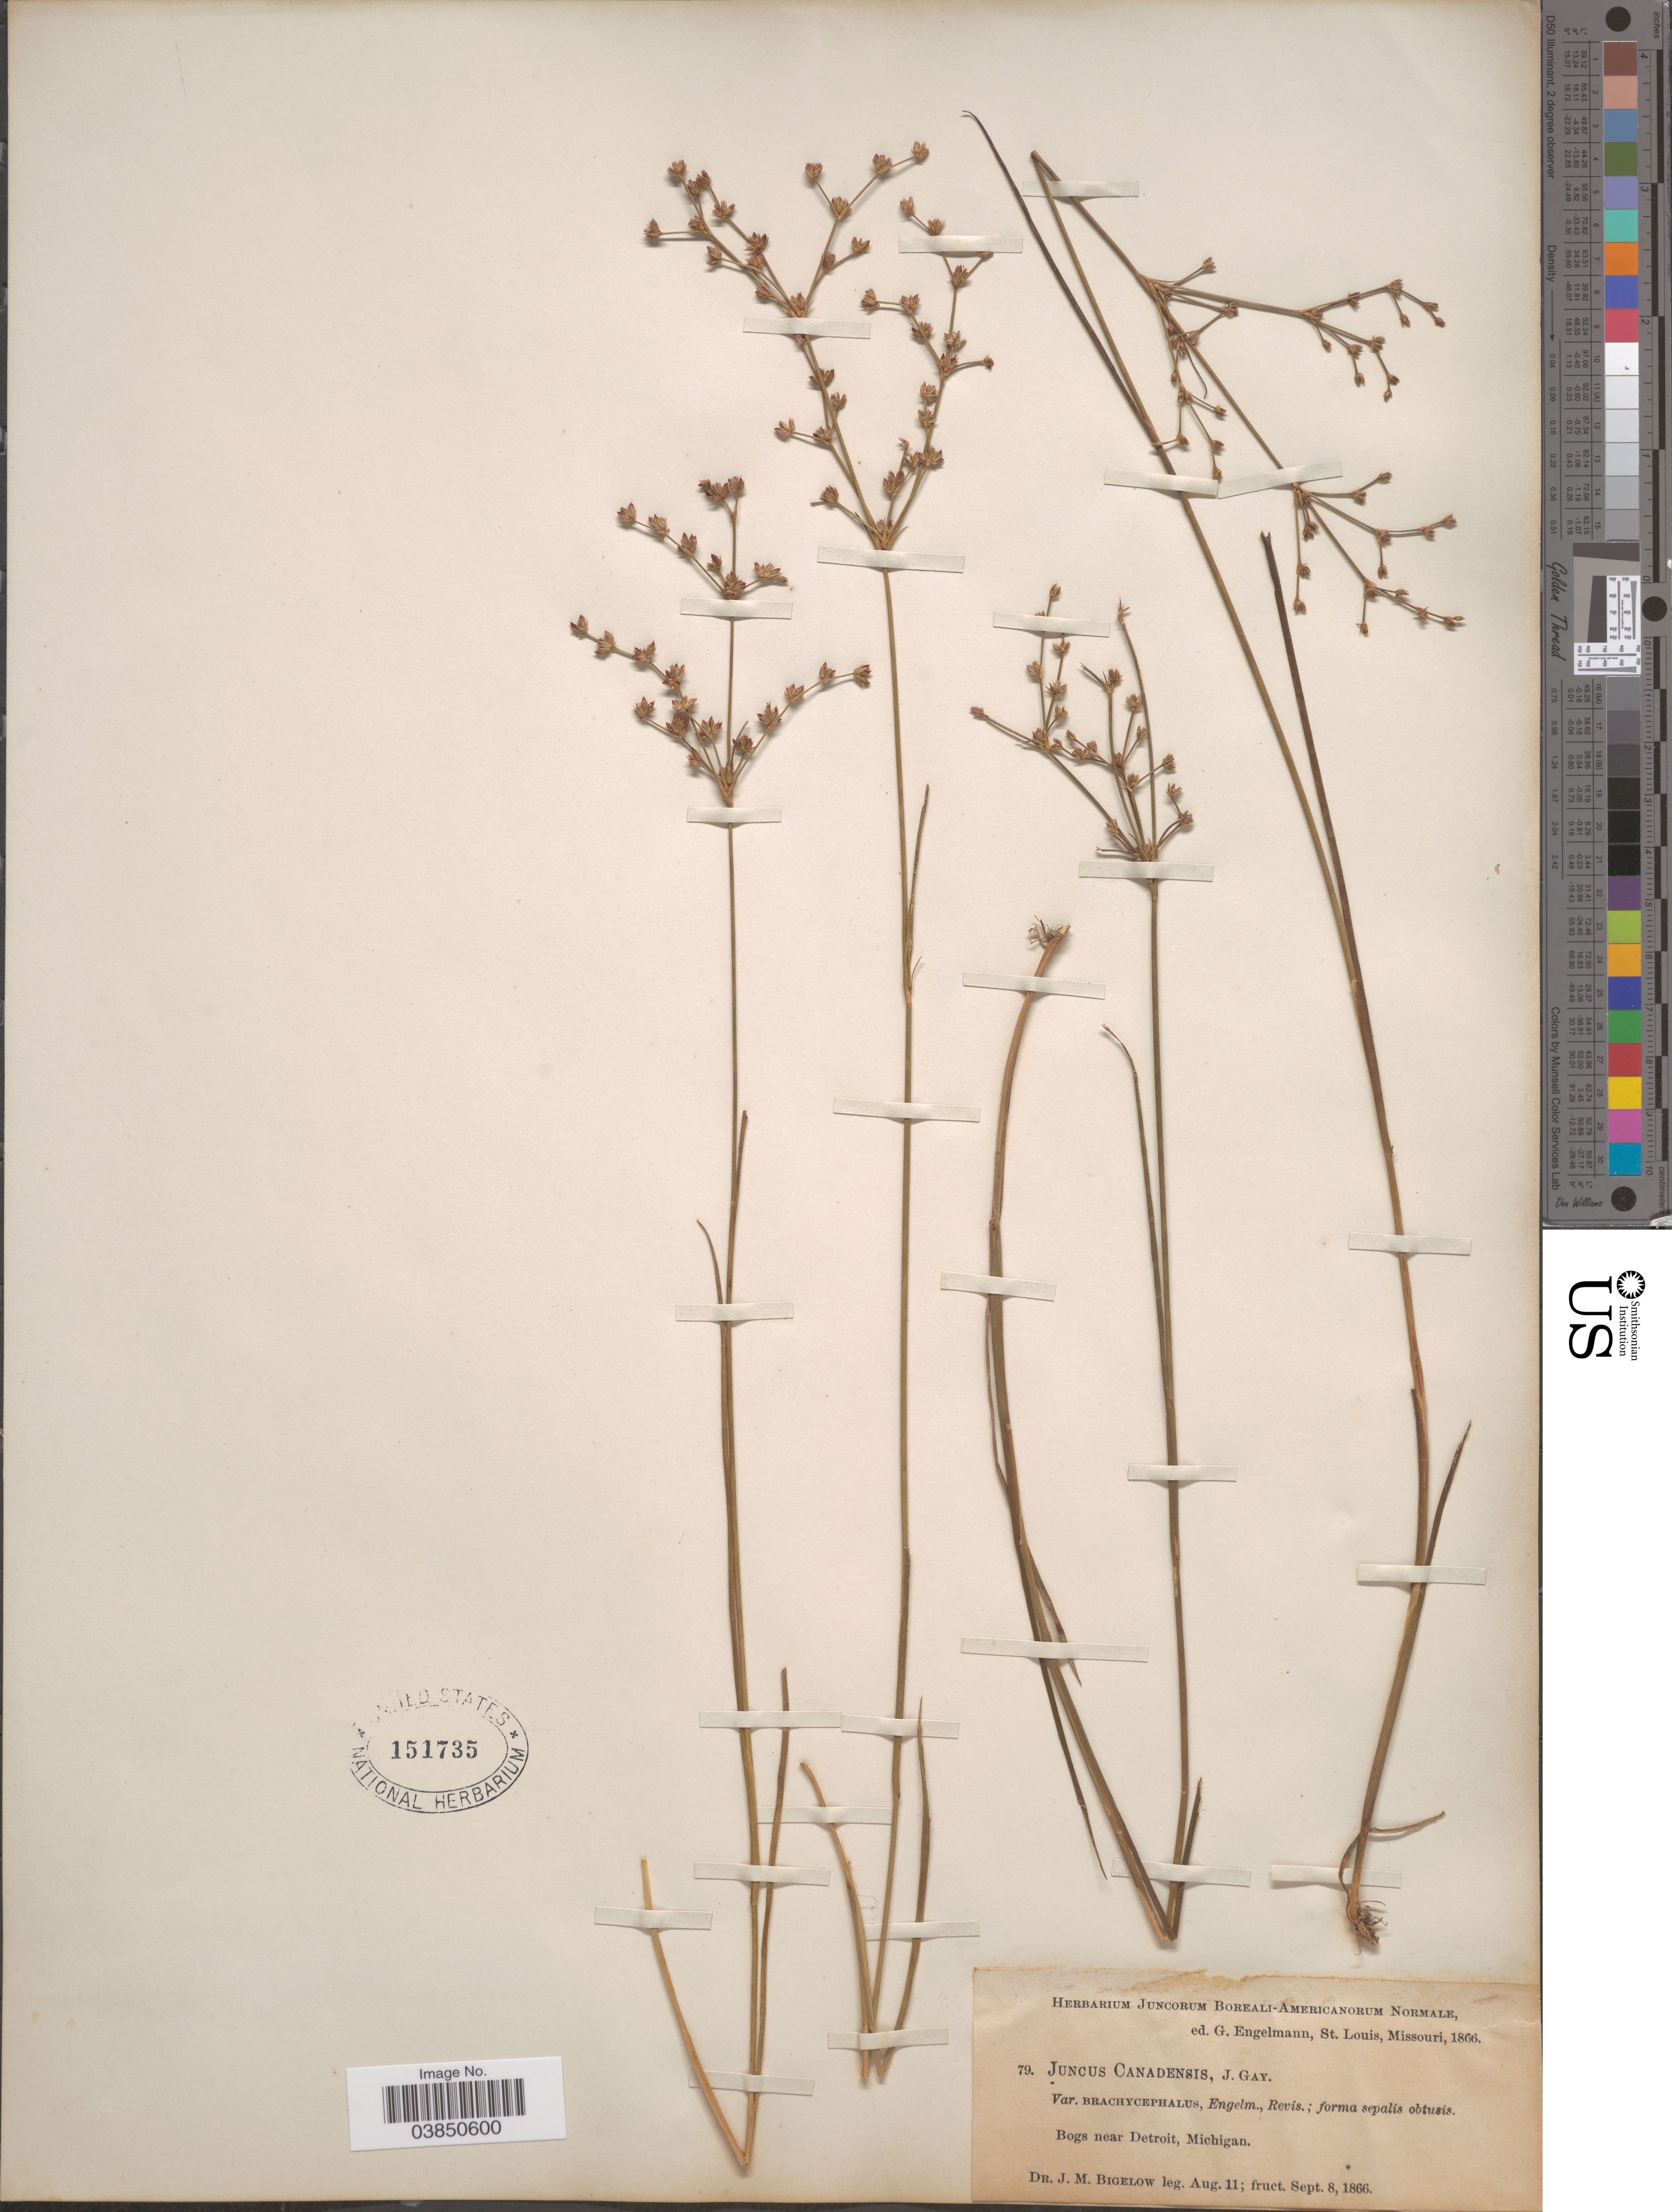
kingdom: Plantae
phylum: Tracheophyta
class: Liliopsida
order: Poales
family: Juncaceae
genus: Juncus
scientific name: Juncus brachycephalus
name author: (Engelm.) Buchenau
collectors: J. M. Bigelow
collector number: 79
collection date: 1866-08-11/1866-09-08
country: United States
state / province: Michigan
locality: Bogs near Detroit.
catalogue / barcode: US 151735